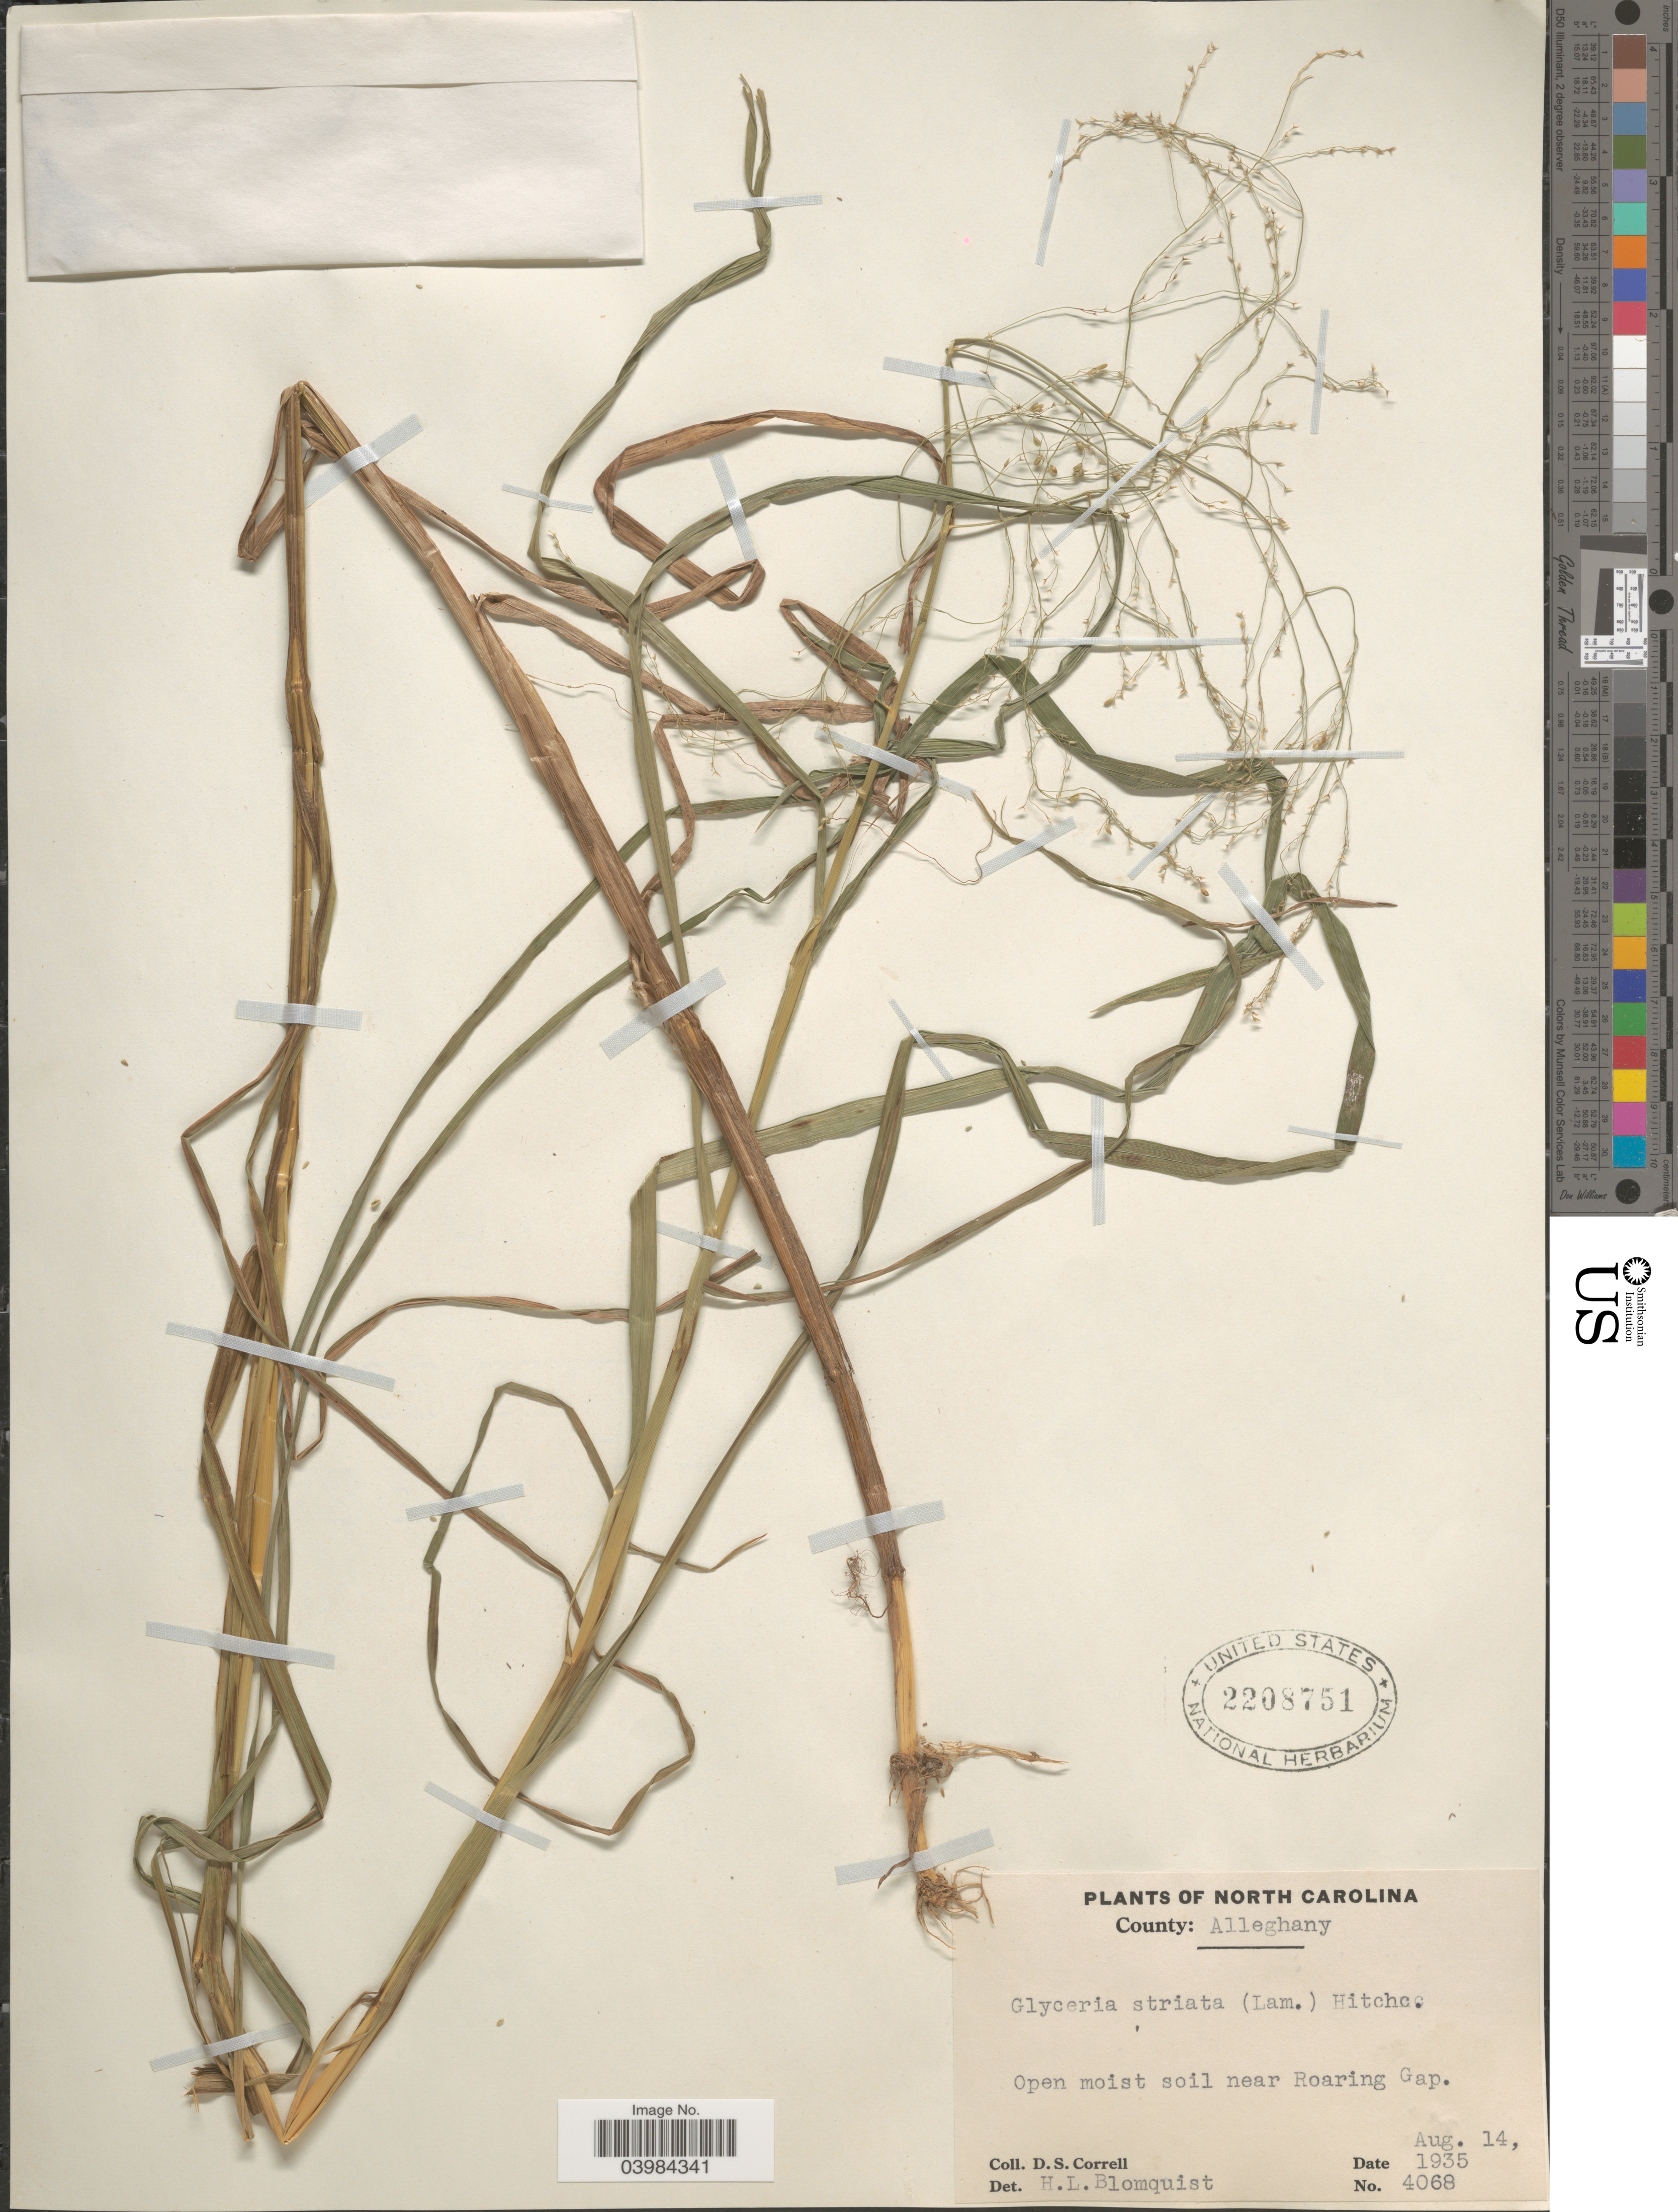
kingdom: Plantae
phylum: Tracheophyta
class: Liliopsida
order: Poales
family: Poaceae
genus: Glyceria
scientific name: Glyceria striata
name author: (Lam.) Hitchc.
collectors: D. Corell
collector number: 4068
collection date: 1935-08-14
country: United States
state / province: North Carolina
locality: County: Alleghany. Near Roaring Gap.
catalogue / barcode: US 2208751